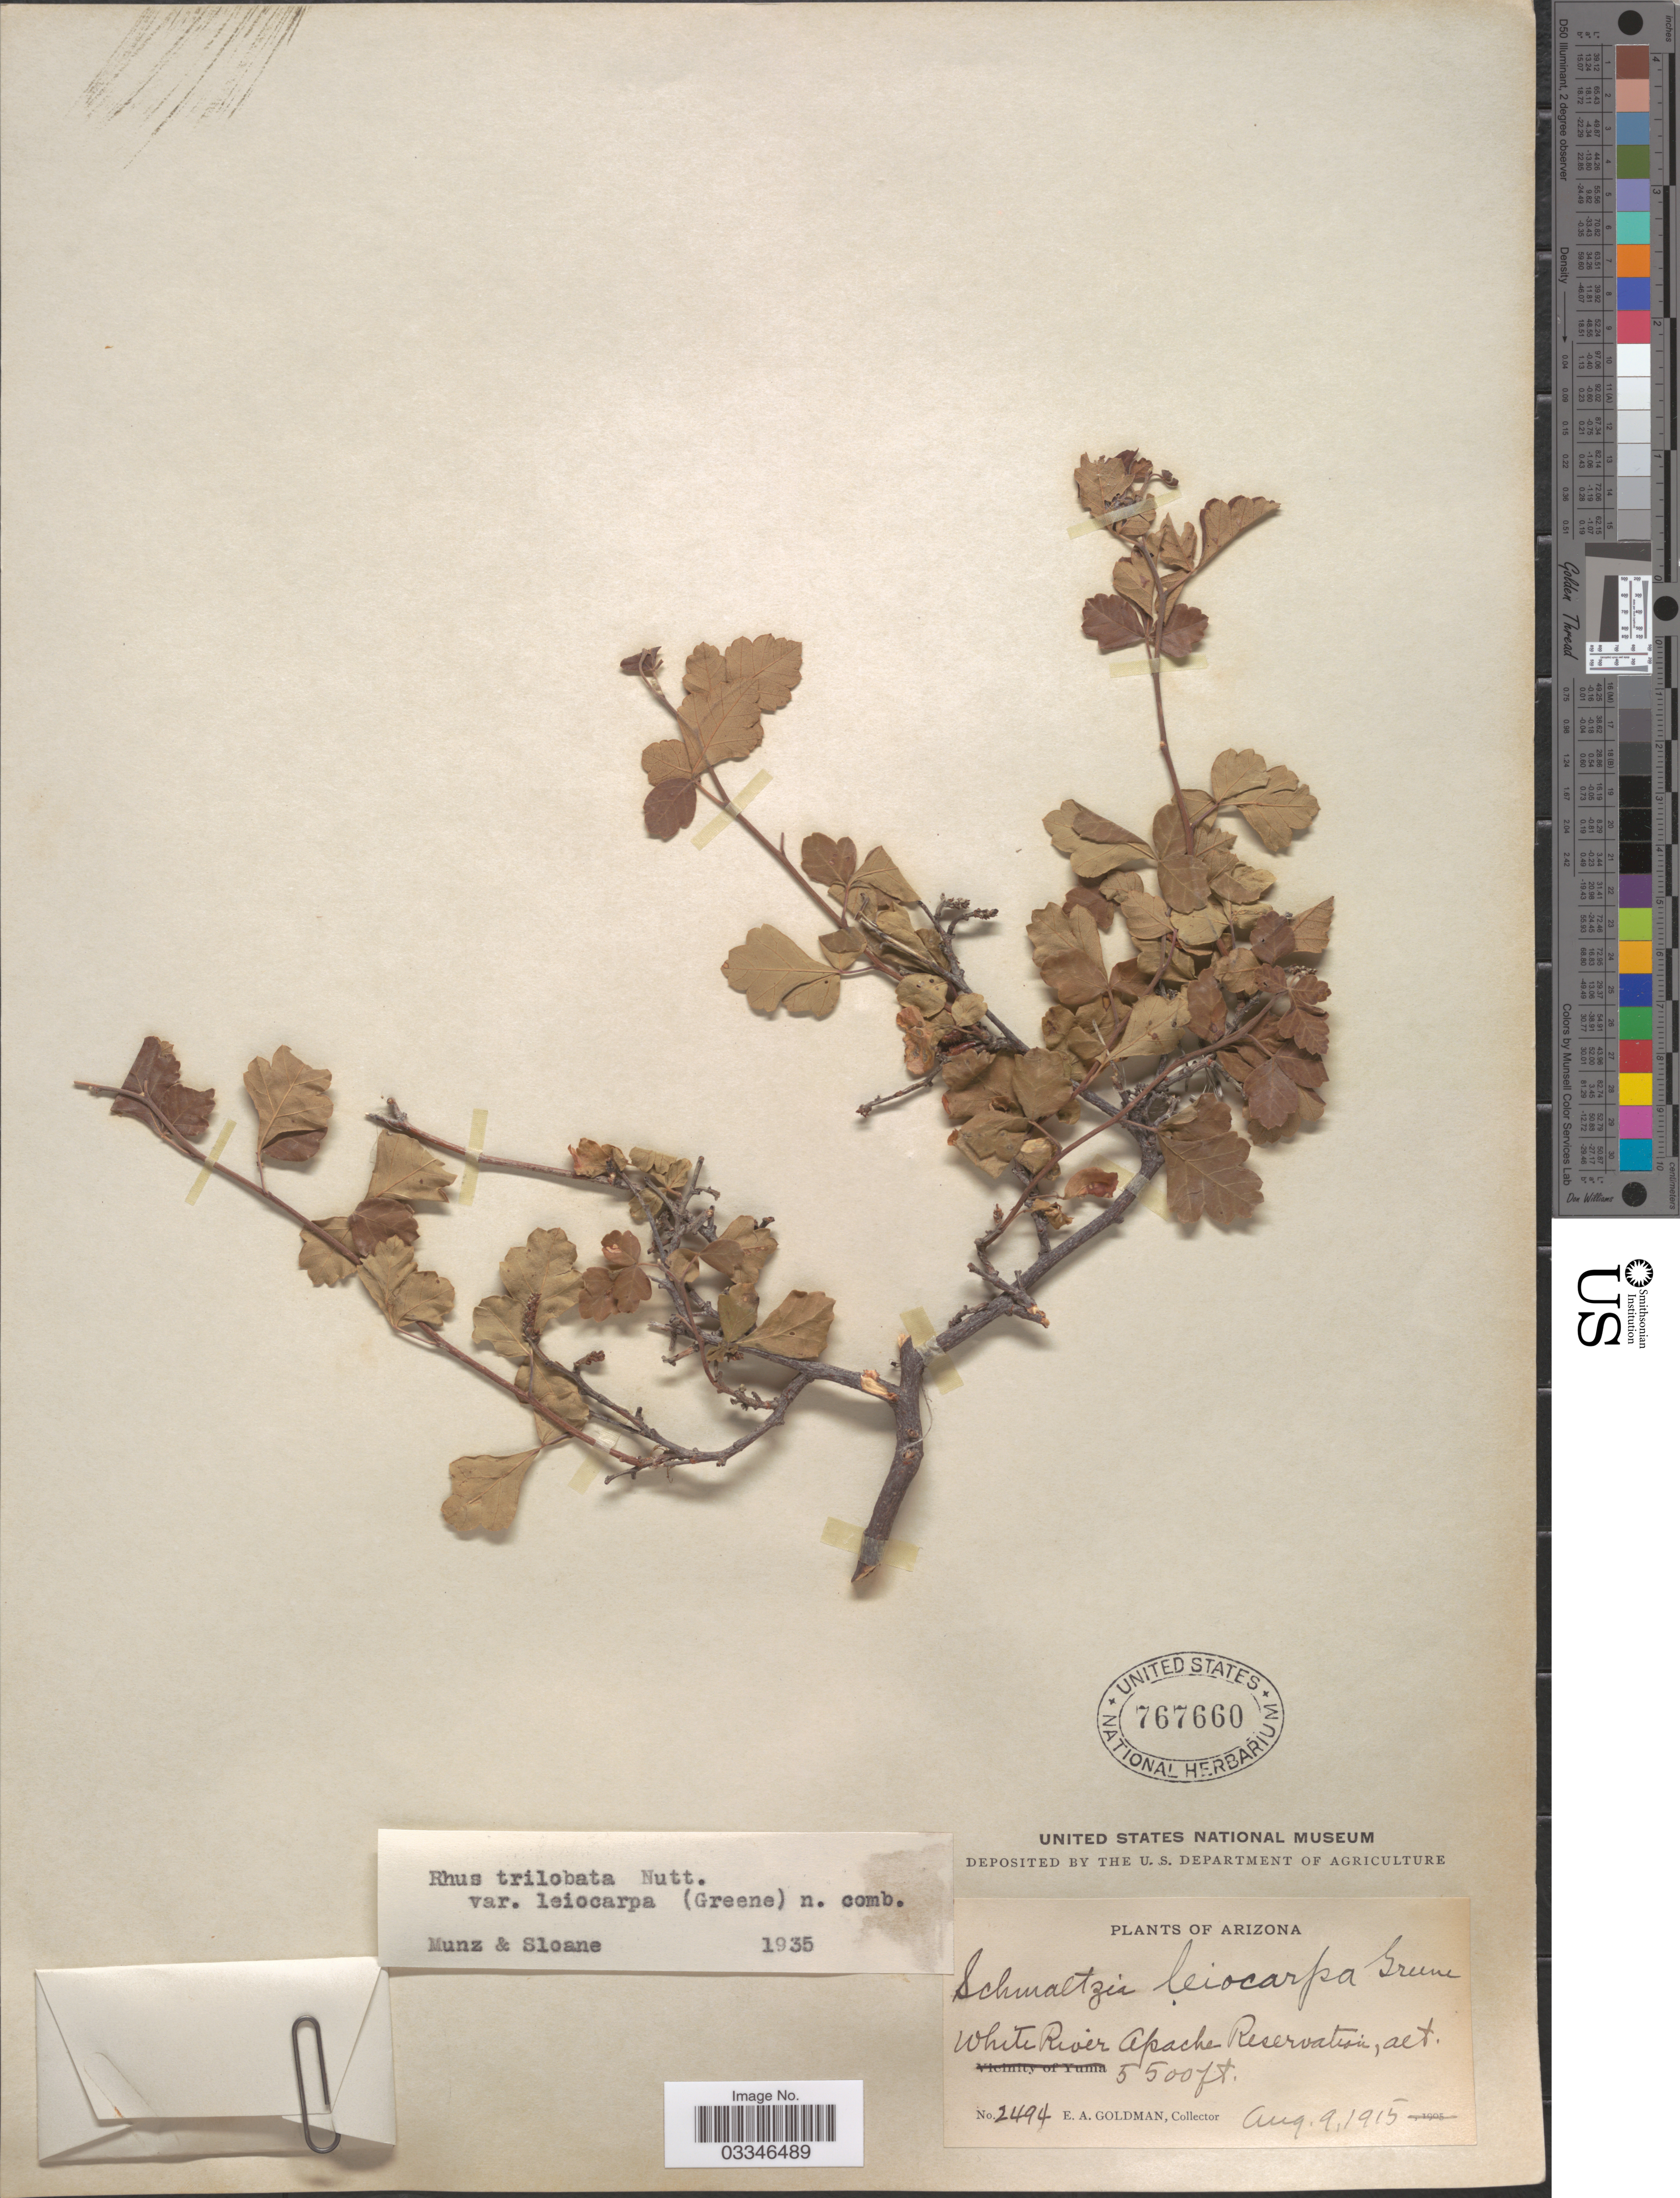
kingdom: Plantae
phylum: Tracheophyta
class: Magnoliopsida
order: Sapindales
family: Anacardiaceae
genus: Rhus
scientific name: Rhus trilobata var. leiocarpa (Greene) Munz & Sloane ined.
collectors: E. A. Goldman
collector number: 2494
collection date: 1915-08-09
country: United States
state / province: Arizona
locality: White River Apache Reservation.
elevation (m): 1676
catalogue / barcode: US 767660